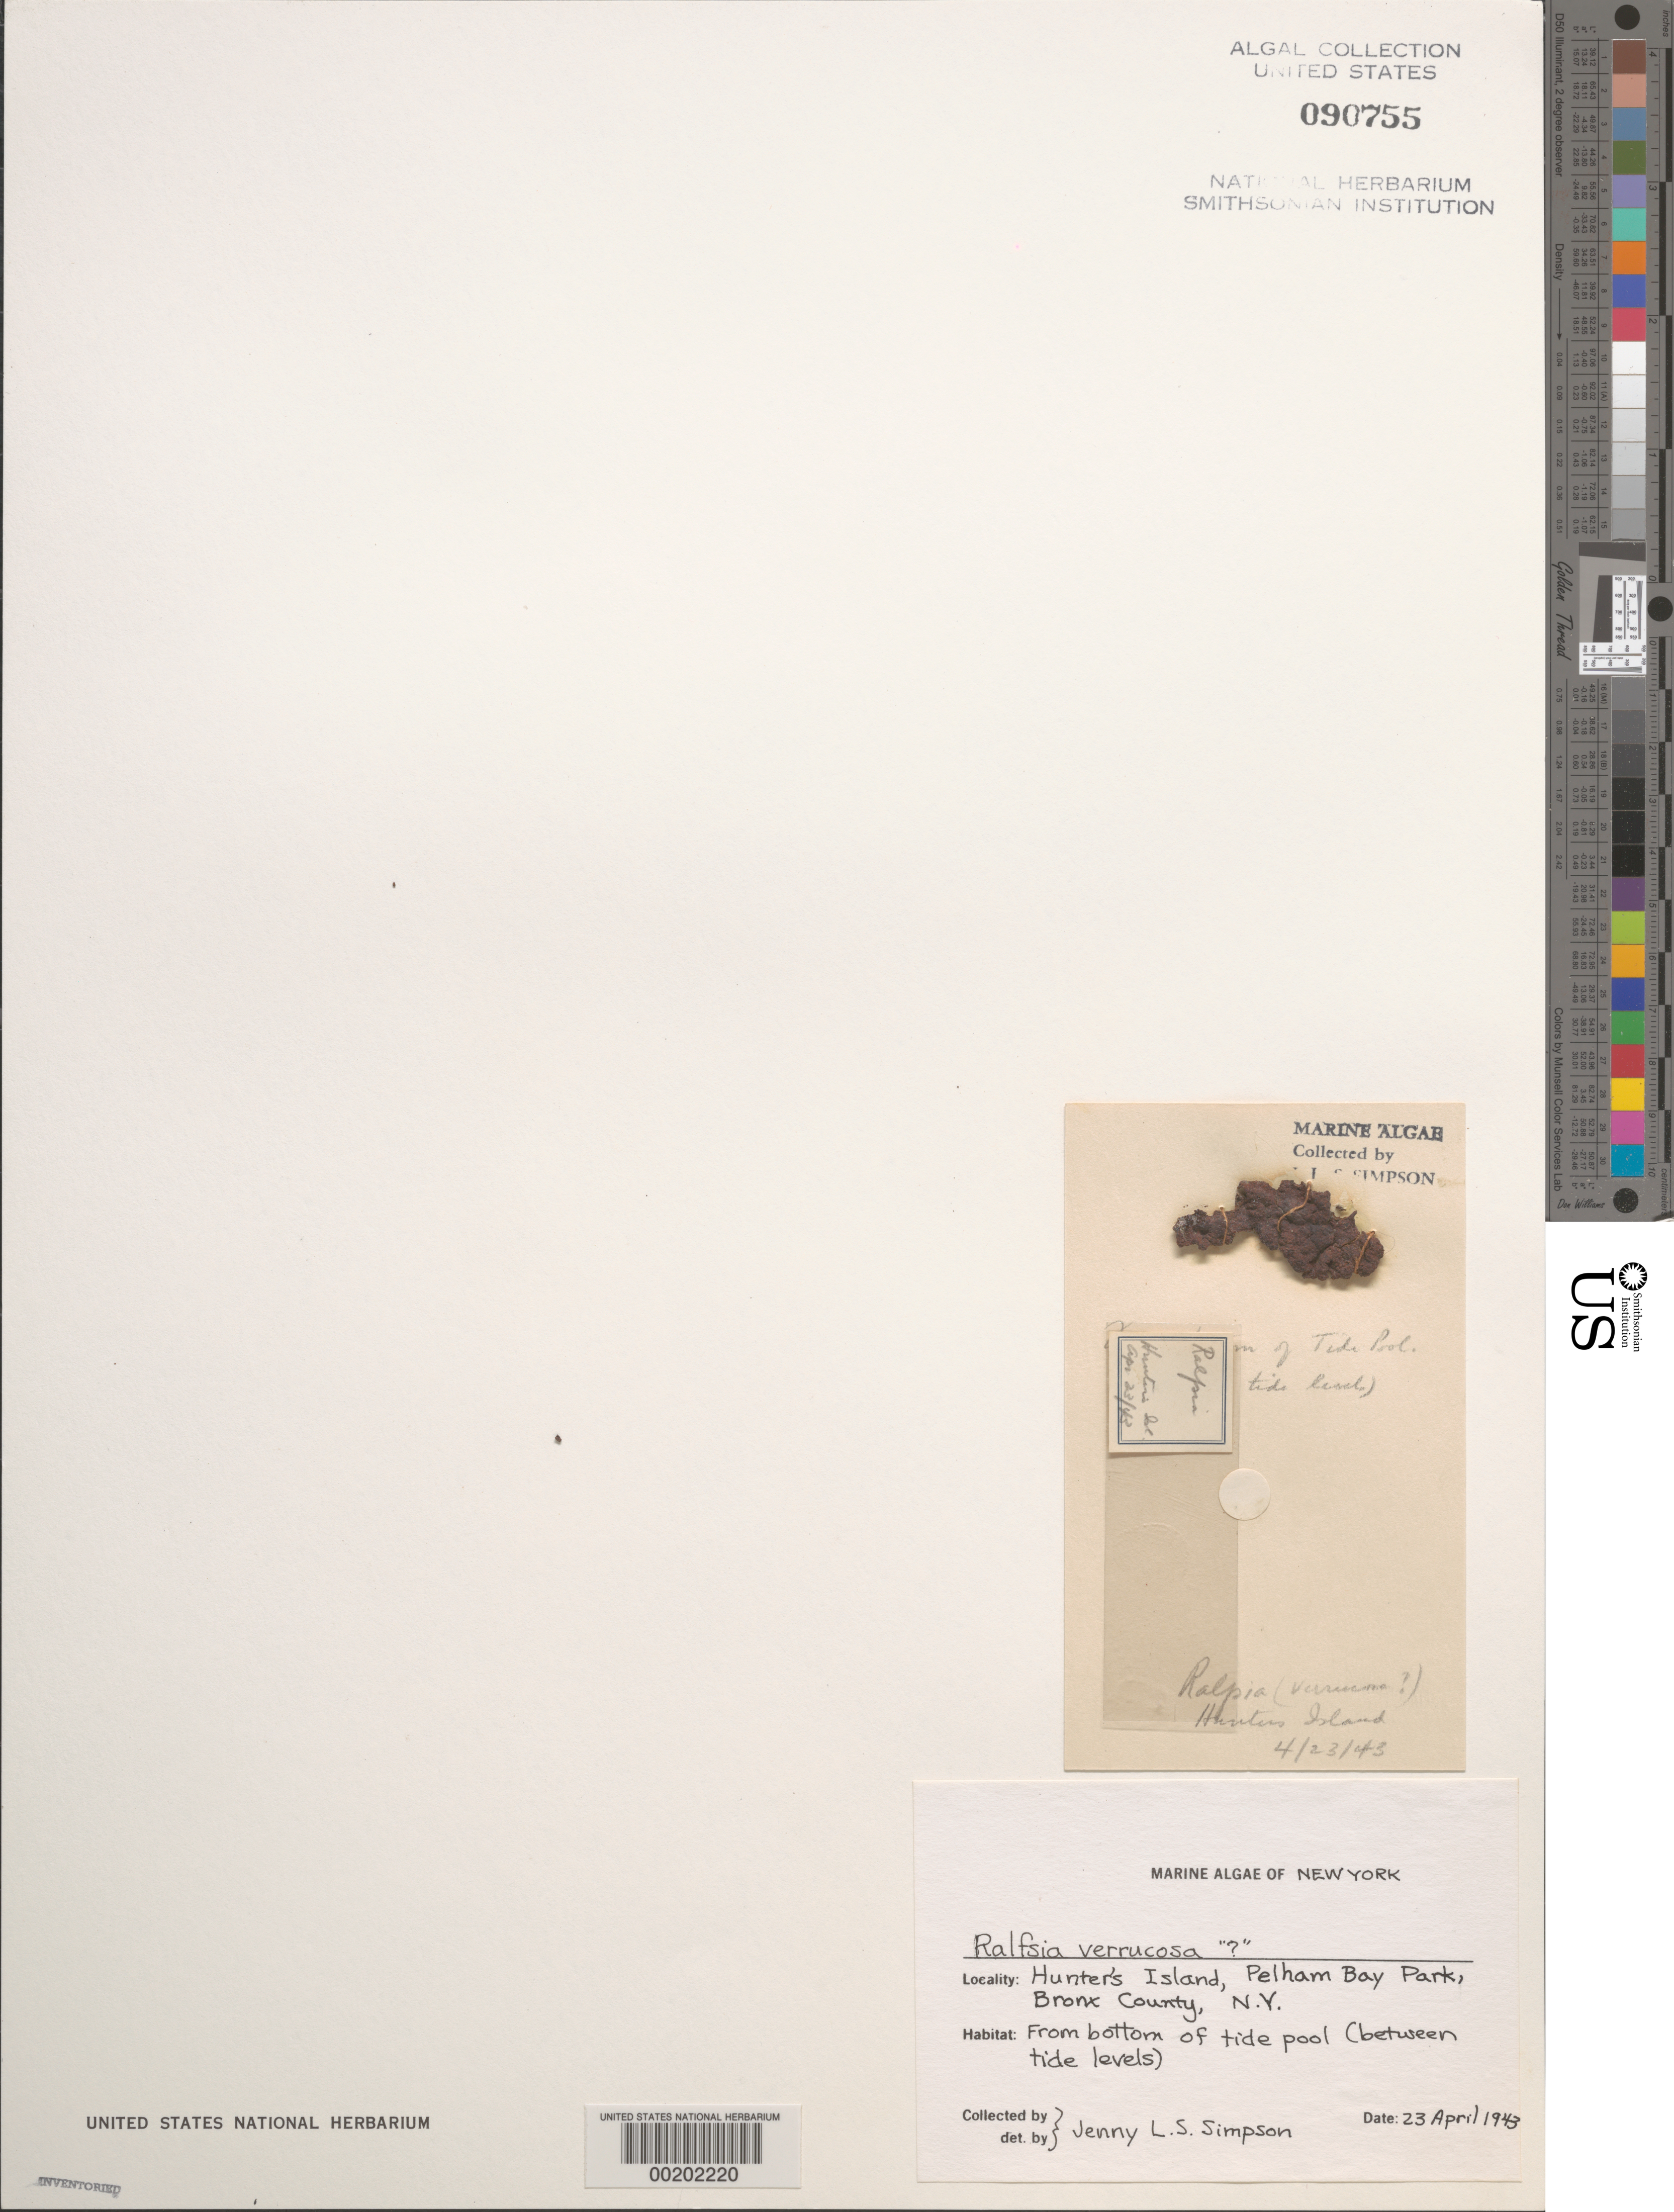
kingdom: Chromista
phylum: Ochrophyta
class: Phaeophyceae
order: Ralfsiales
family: Pseudoralfsiaceae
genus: Pseudoralfsia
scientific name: Pseudoralfsia verrucosa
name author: (Aresch.) Parente et al.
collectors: J. Simpson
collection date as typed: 23 Apr 1943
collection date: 1943-04-23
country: United States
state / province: New York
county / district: Bronx County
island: Hunter's Island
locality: Pelham Bay Park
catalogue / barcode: US 90755